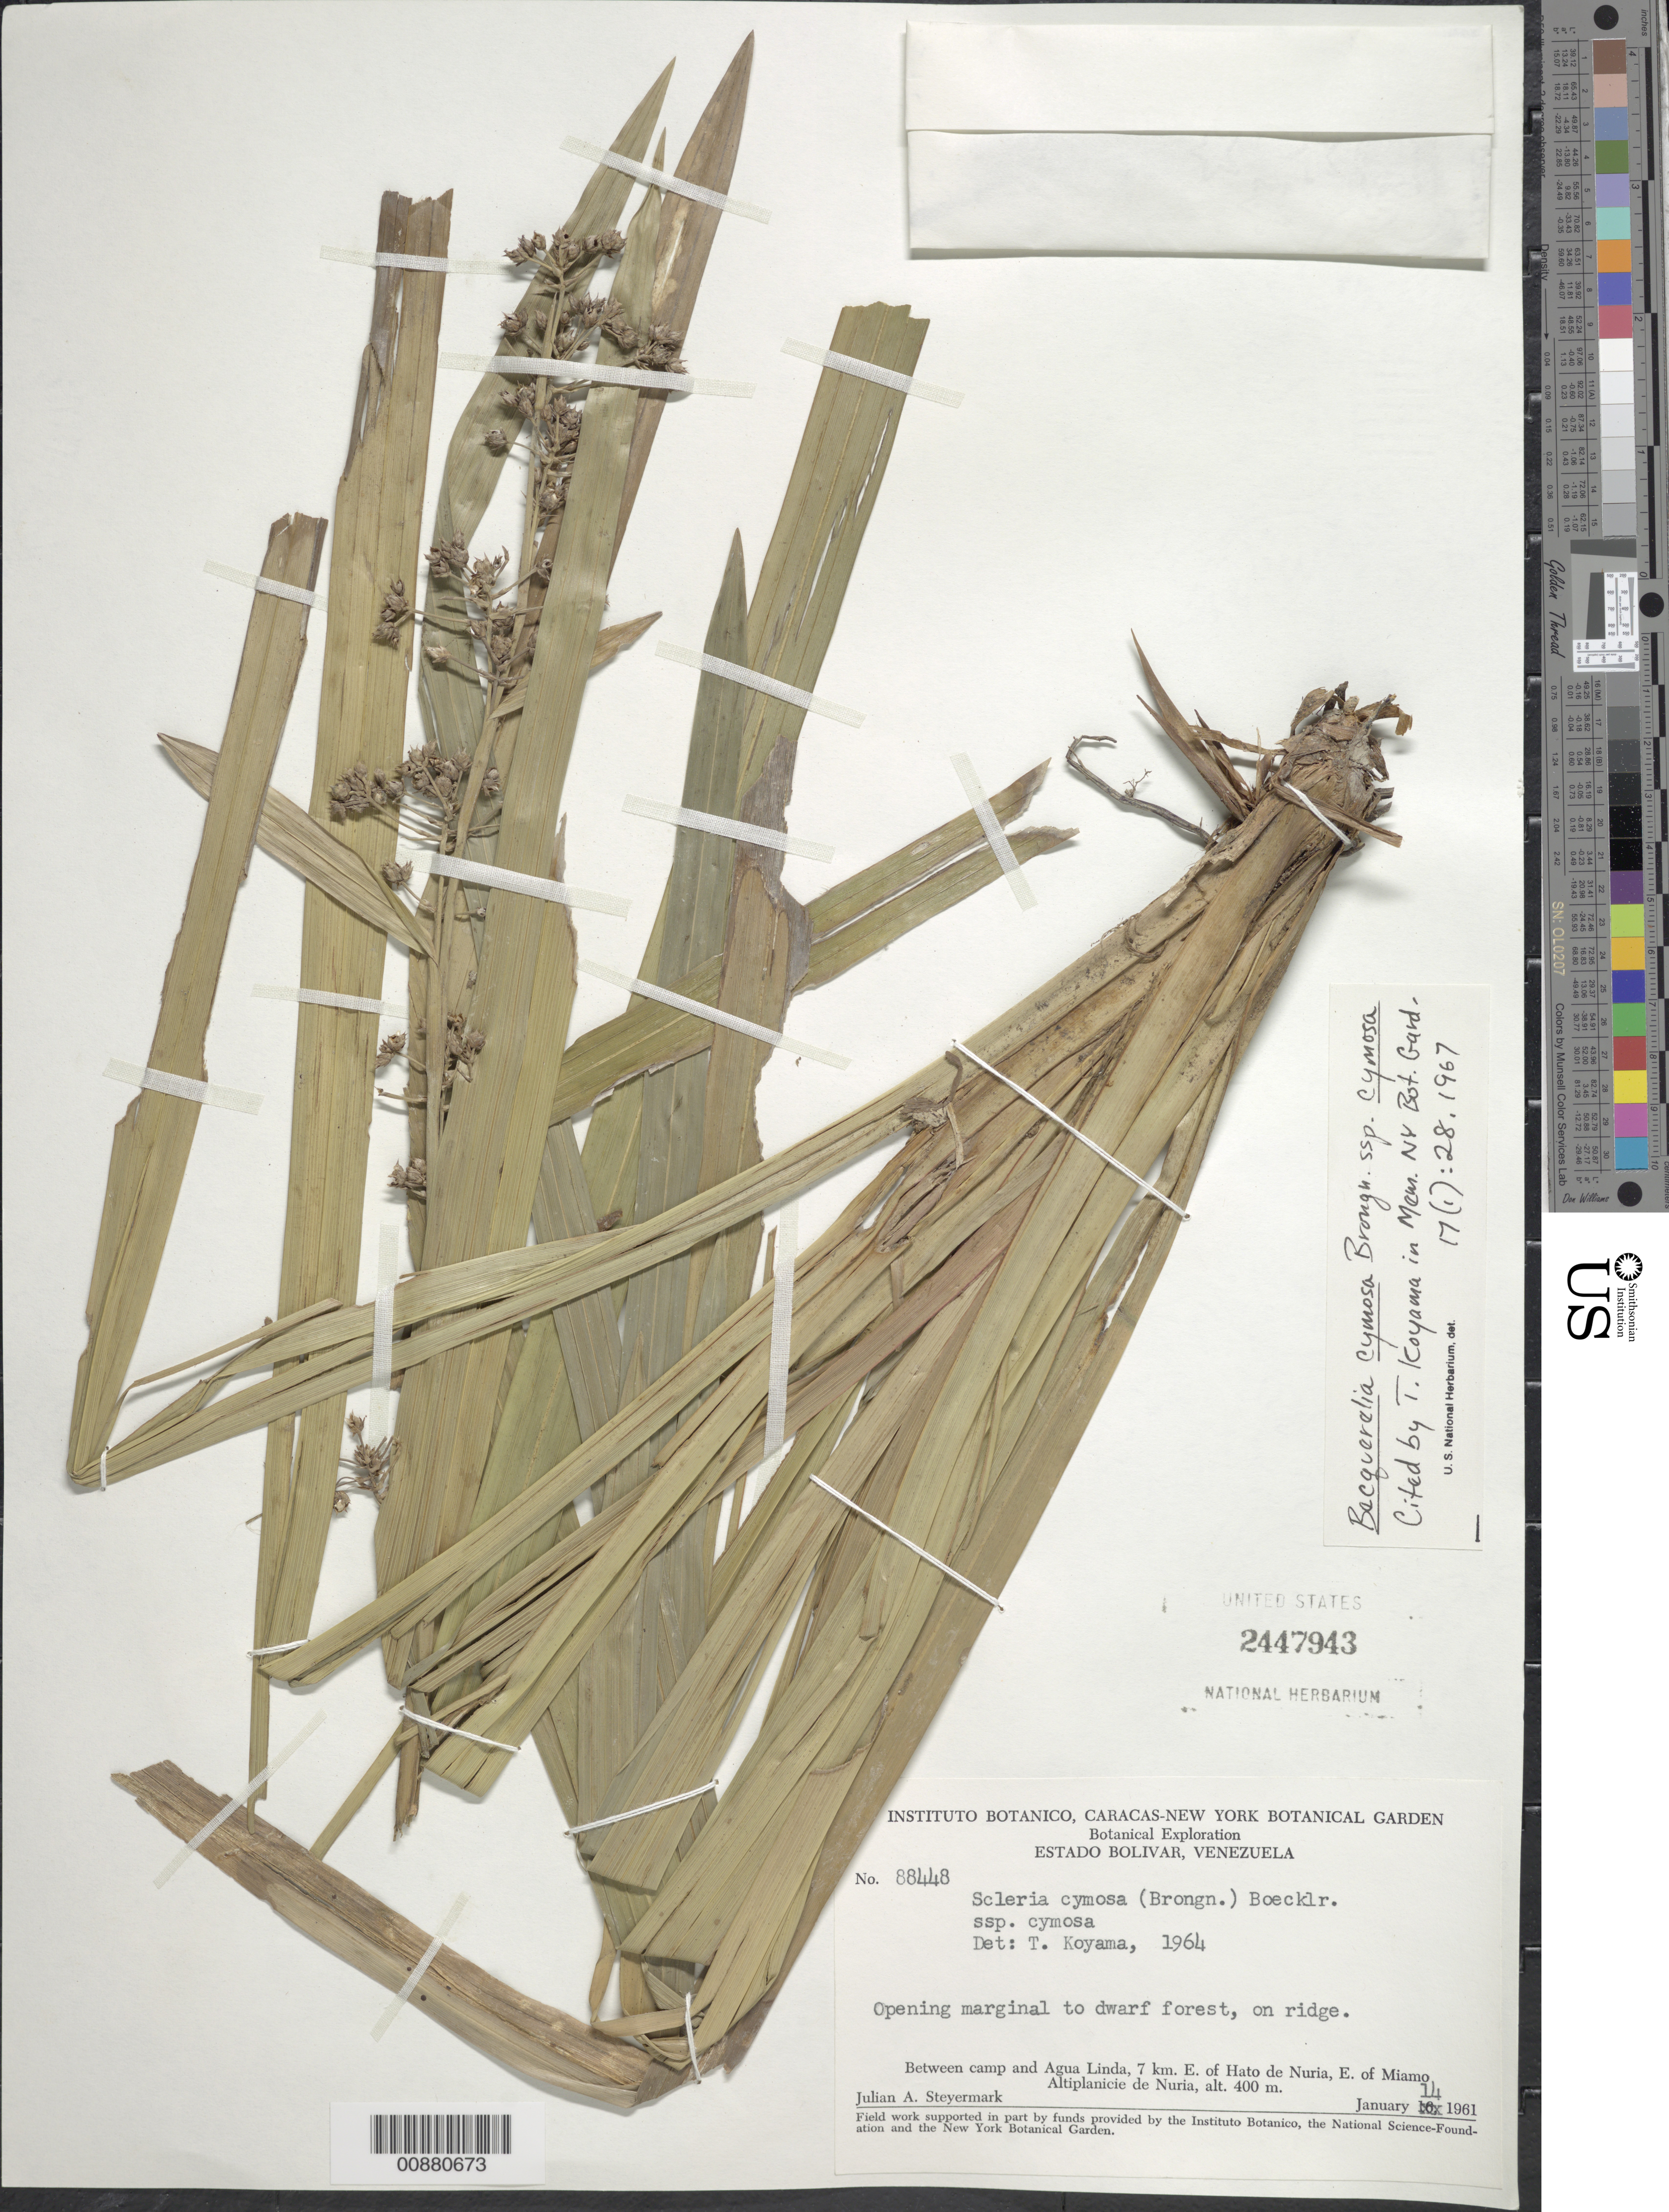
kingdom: Plantae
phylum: Tracheophyta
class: Liliopsida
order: Poales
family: Cyperaceae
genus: Becquerelia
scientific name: Becquerelia cymosa subsp. cymosa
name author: Brongn.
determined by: Koyama, Tetsuo M.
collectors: J. Steyermark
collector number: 88448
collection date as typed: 14-Jan-61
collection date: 1961-01-14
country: Venezuela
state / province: Bolívar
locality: Agua Linda, 7 km E of Hato de Nuria, E of Miamo, Altiplanicie de Nuria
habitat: Opening marginal to dwarf forest, on ridge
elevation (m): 400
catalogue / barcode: US 2447943